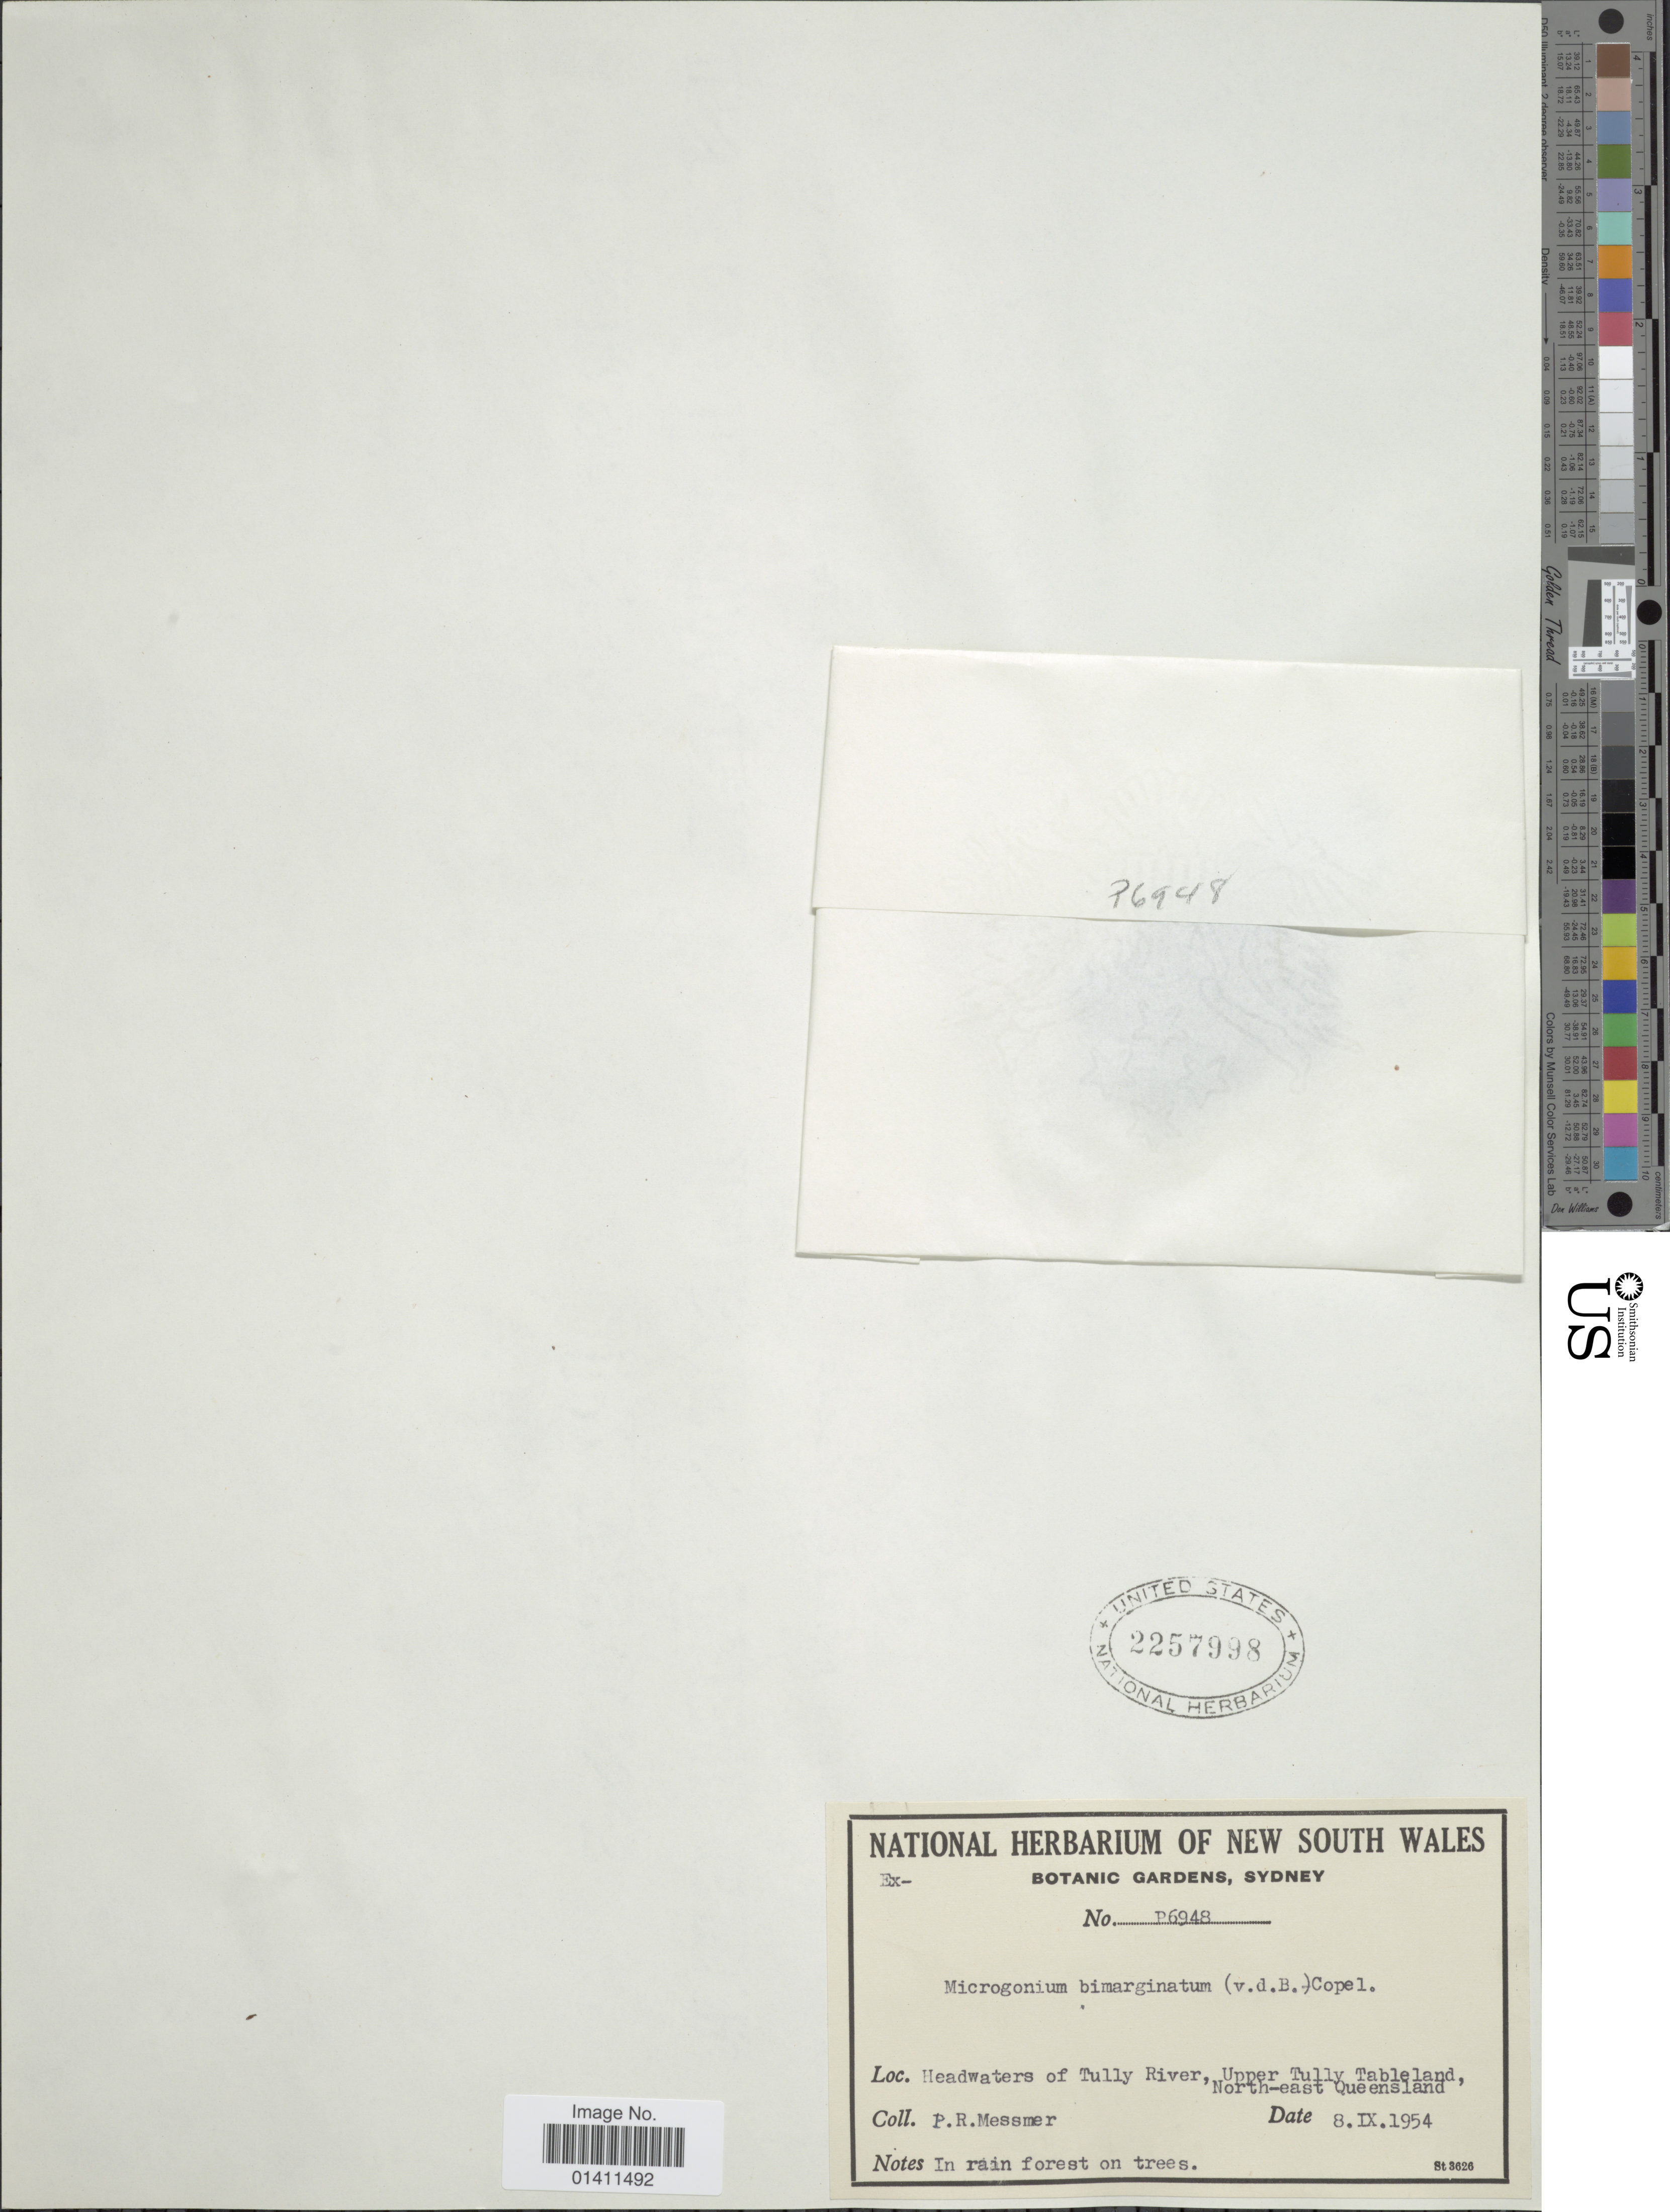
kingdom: Plantae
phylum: Tracheophyta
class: Polypodiopsida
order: Hymenophyllales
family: Hymenophyllaceae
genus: Didymoglossum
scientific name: Didymoglossum bimarginatum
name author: (Bosch) Ebihara & K. Iwats.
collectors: R. Messmer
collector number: P6948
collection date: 1954-09-08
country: Australia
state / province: Queensland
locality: Headwaters of Tully River, Upper Tully Tableland, North-east Queensland.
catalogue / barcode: US 2257998